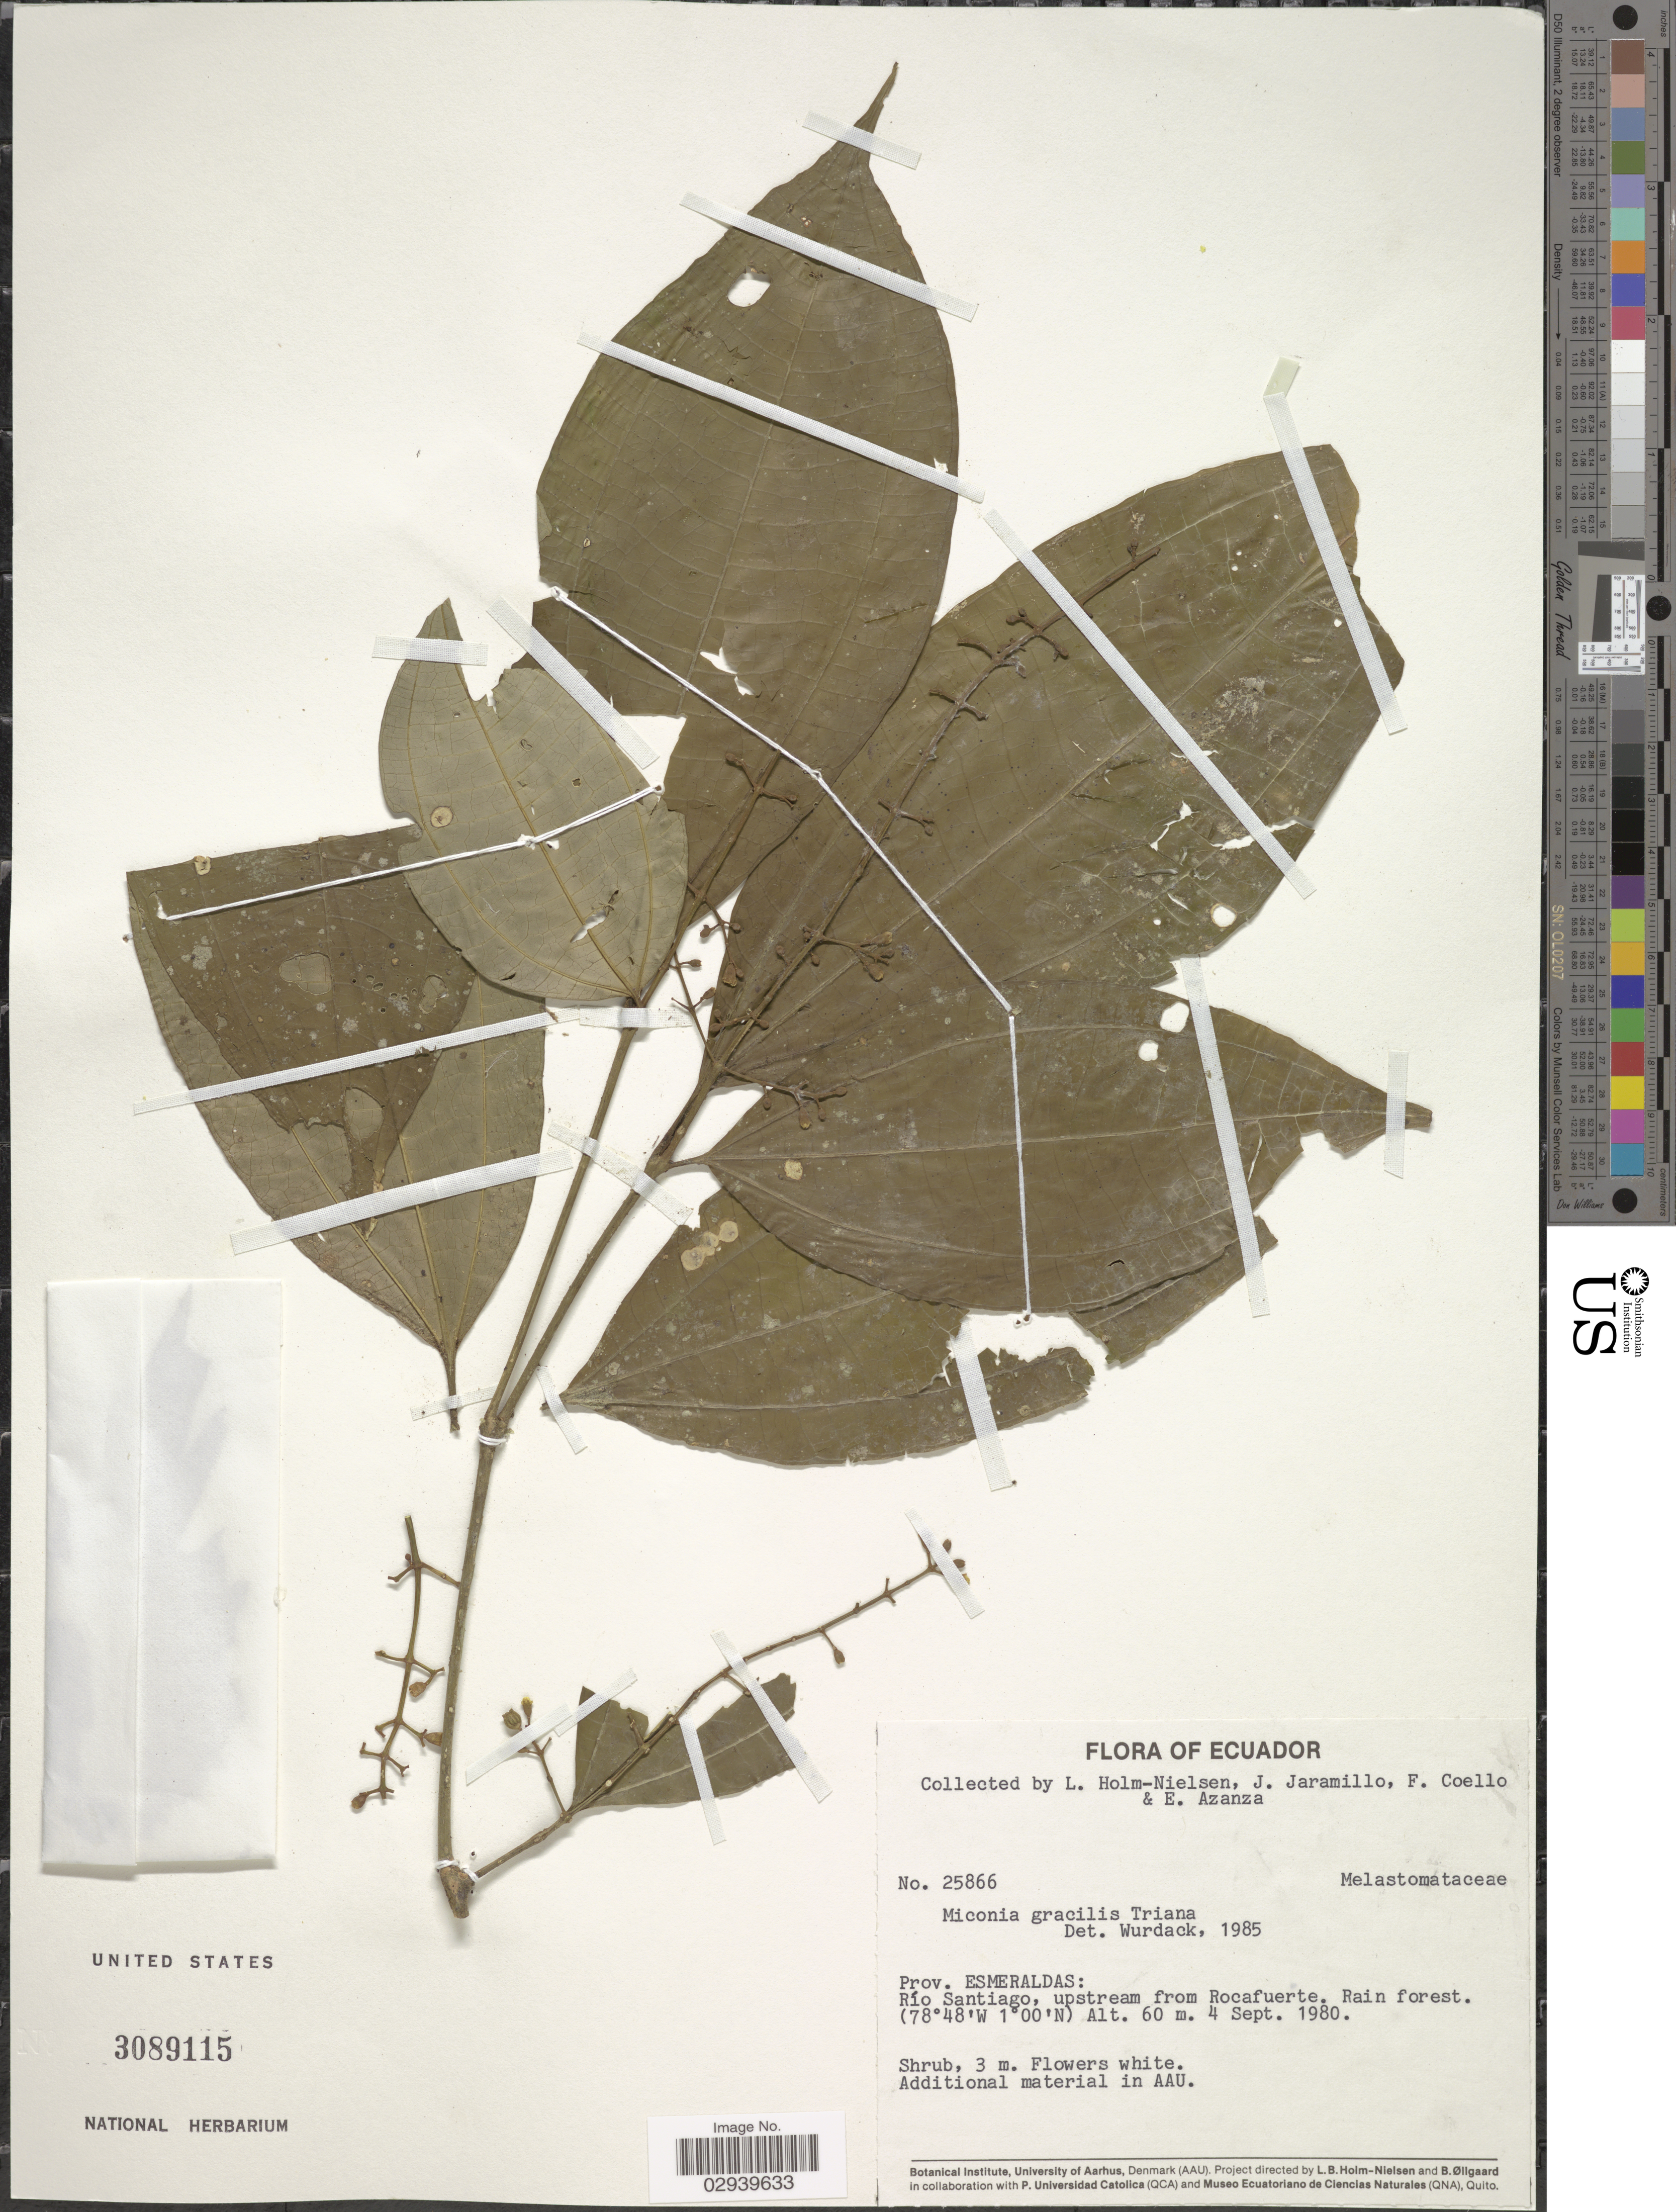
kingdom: Plantae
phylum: Tracheophyta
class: Magnoliopsida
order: Myrtales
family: Melastomataceae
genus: Miconia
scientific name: Miconia gracilis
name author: Triana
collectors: L. Holm-Nielsen, J. Jaramillo, F. Coello & E. Azanza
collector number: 25866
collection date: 1980-09-04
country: Ecuador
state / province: Esmeraldas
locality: Río Santiago, upstream from Rocafuerte.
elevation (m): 60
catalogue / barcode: US 3089115